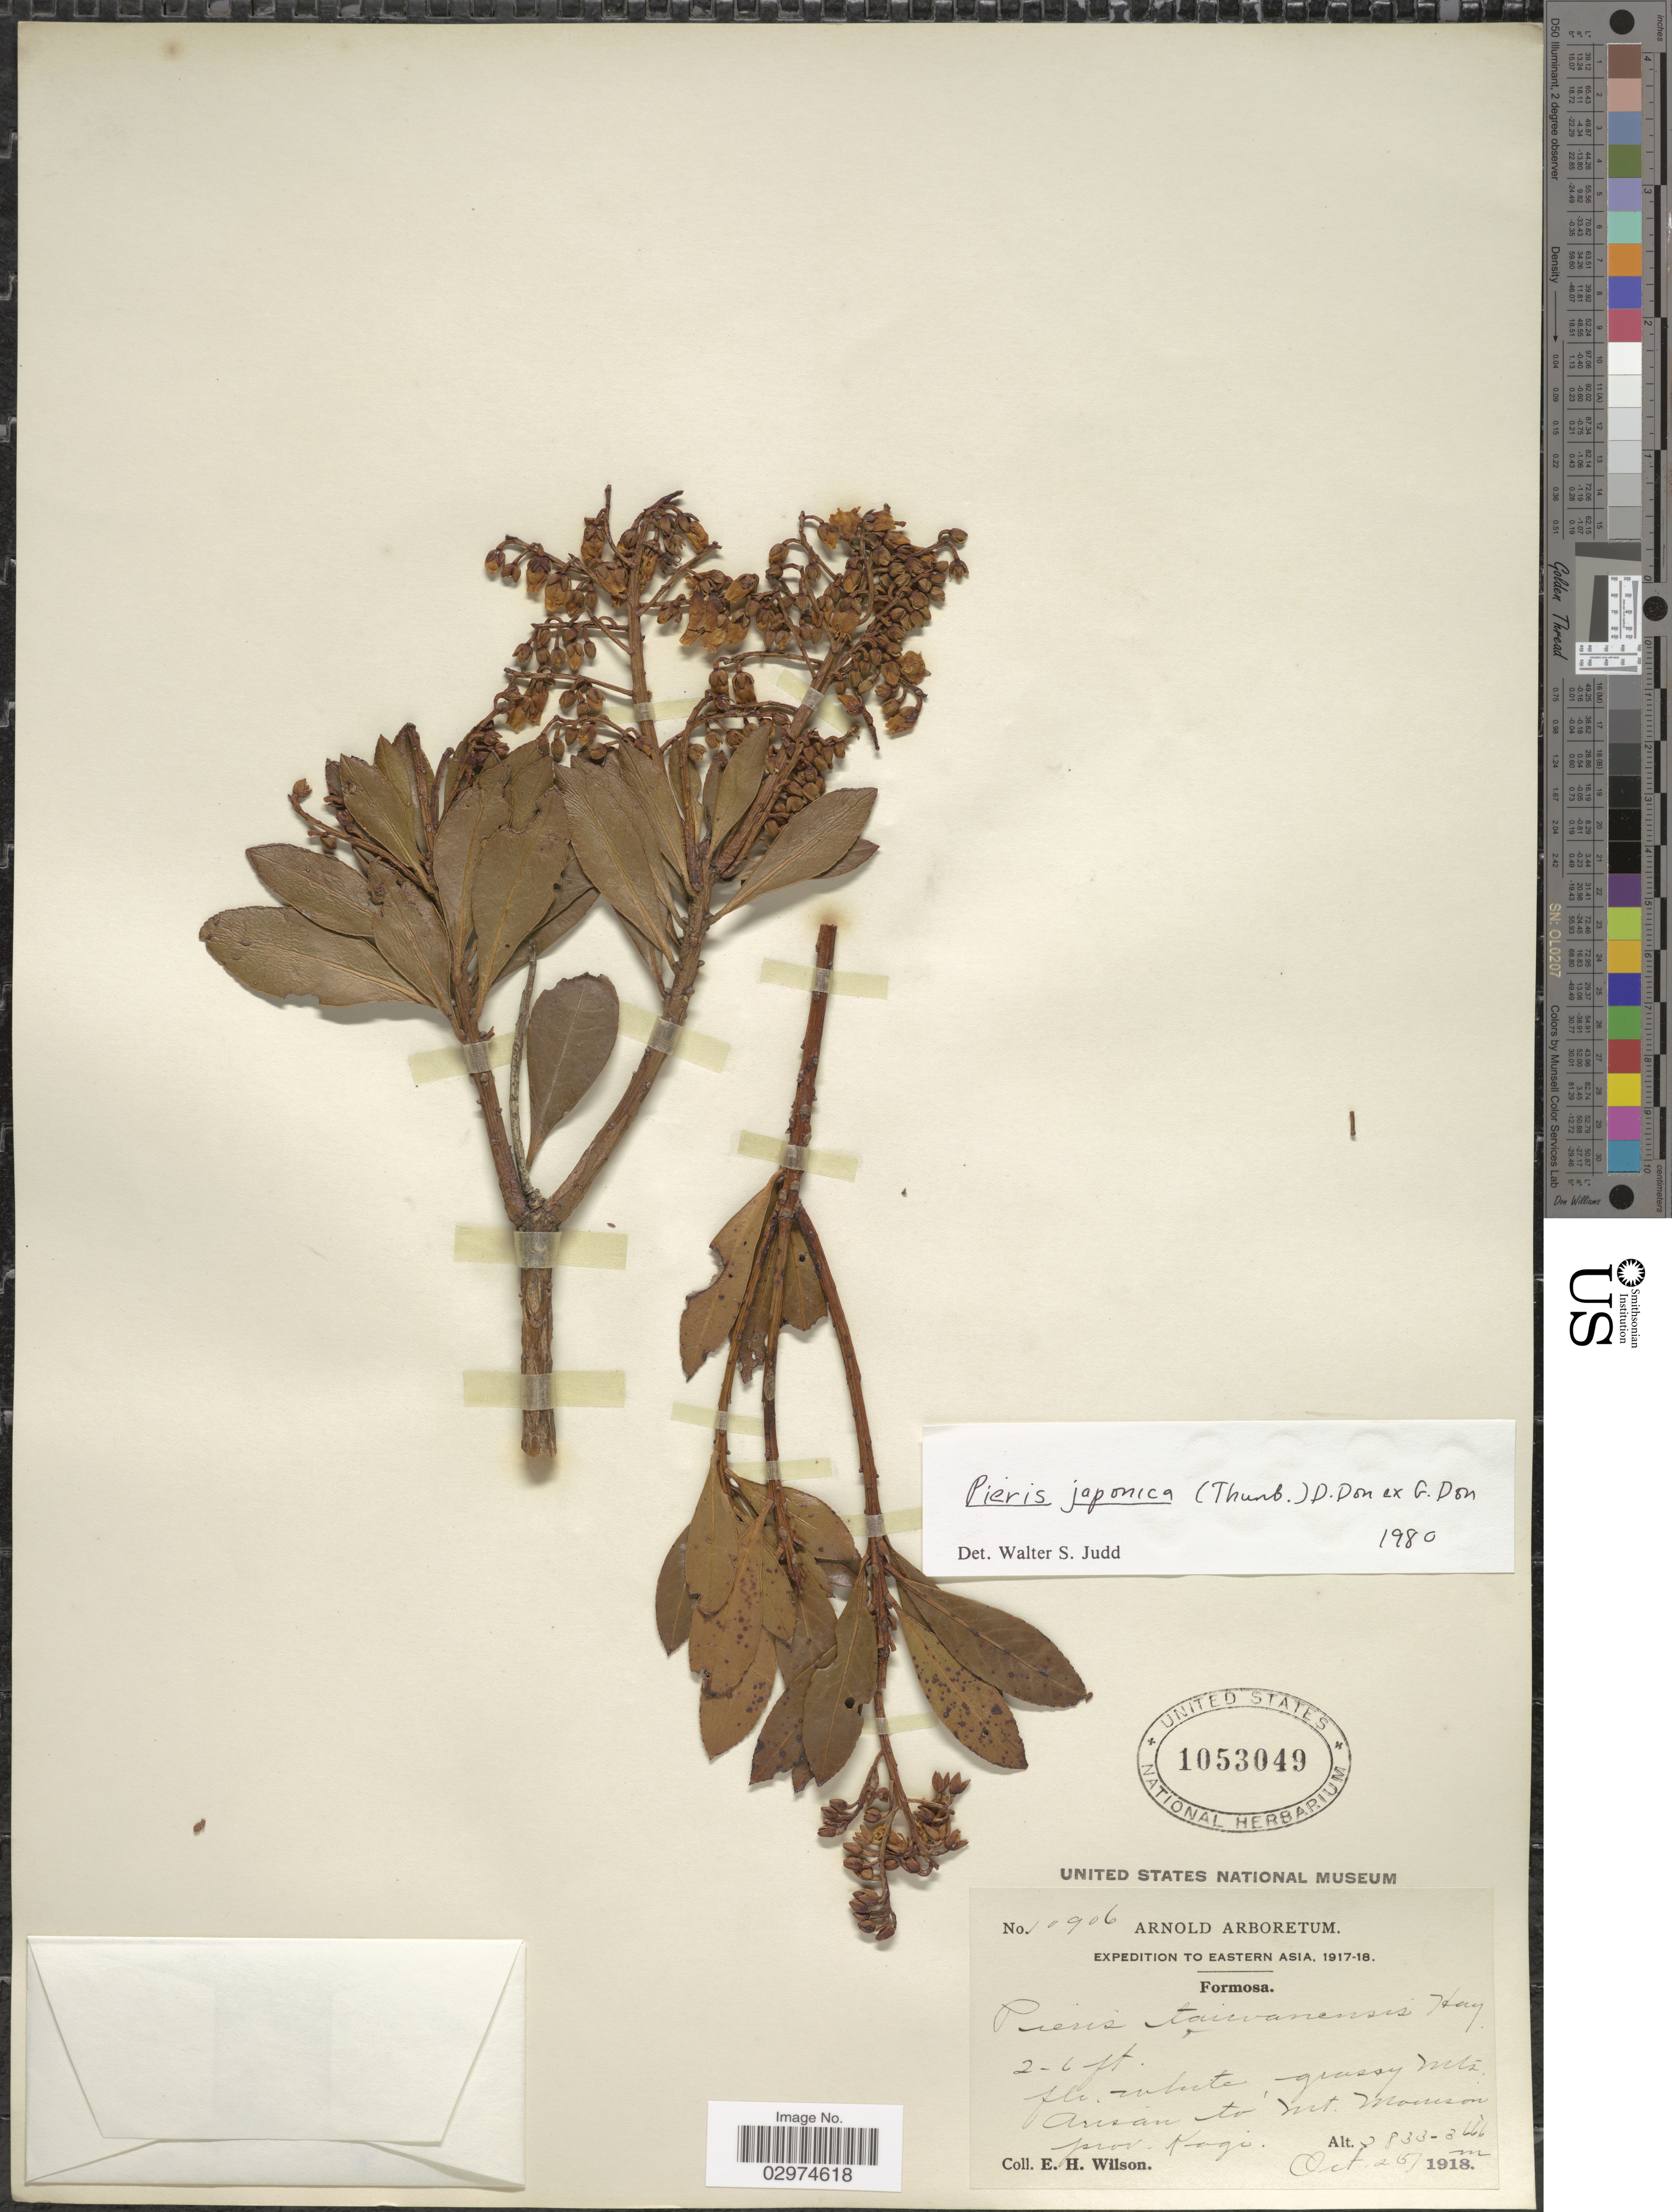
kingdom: Plantae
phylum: Tracheophyta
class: Magnoliopsida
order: Ericales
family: Ericaceae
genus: Pieris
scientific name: Pieris japonica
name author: (Thunb.) D. Don ex G. Don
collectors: E. Wilson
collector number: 10906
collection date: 1918-10-25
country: Taiwan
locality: Eastern Asia, Formosa, Arisan to mt. Morisson, prov. Kagi.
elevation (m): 2833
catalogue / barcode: US 1053049